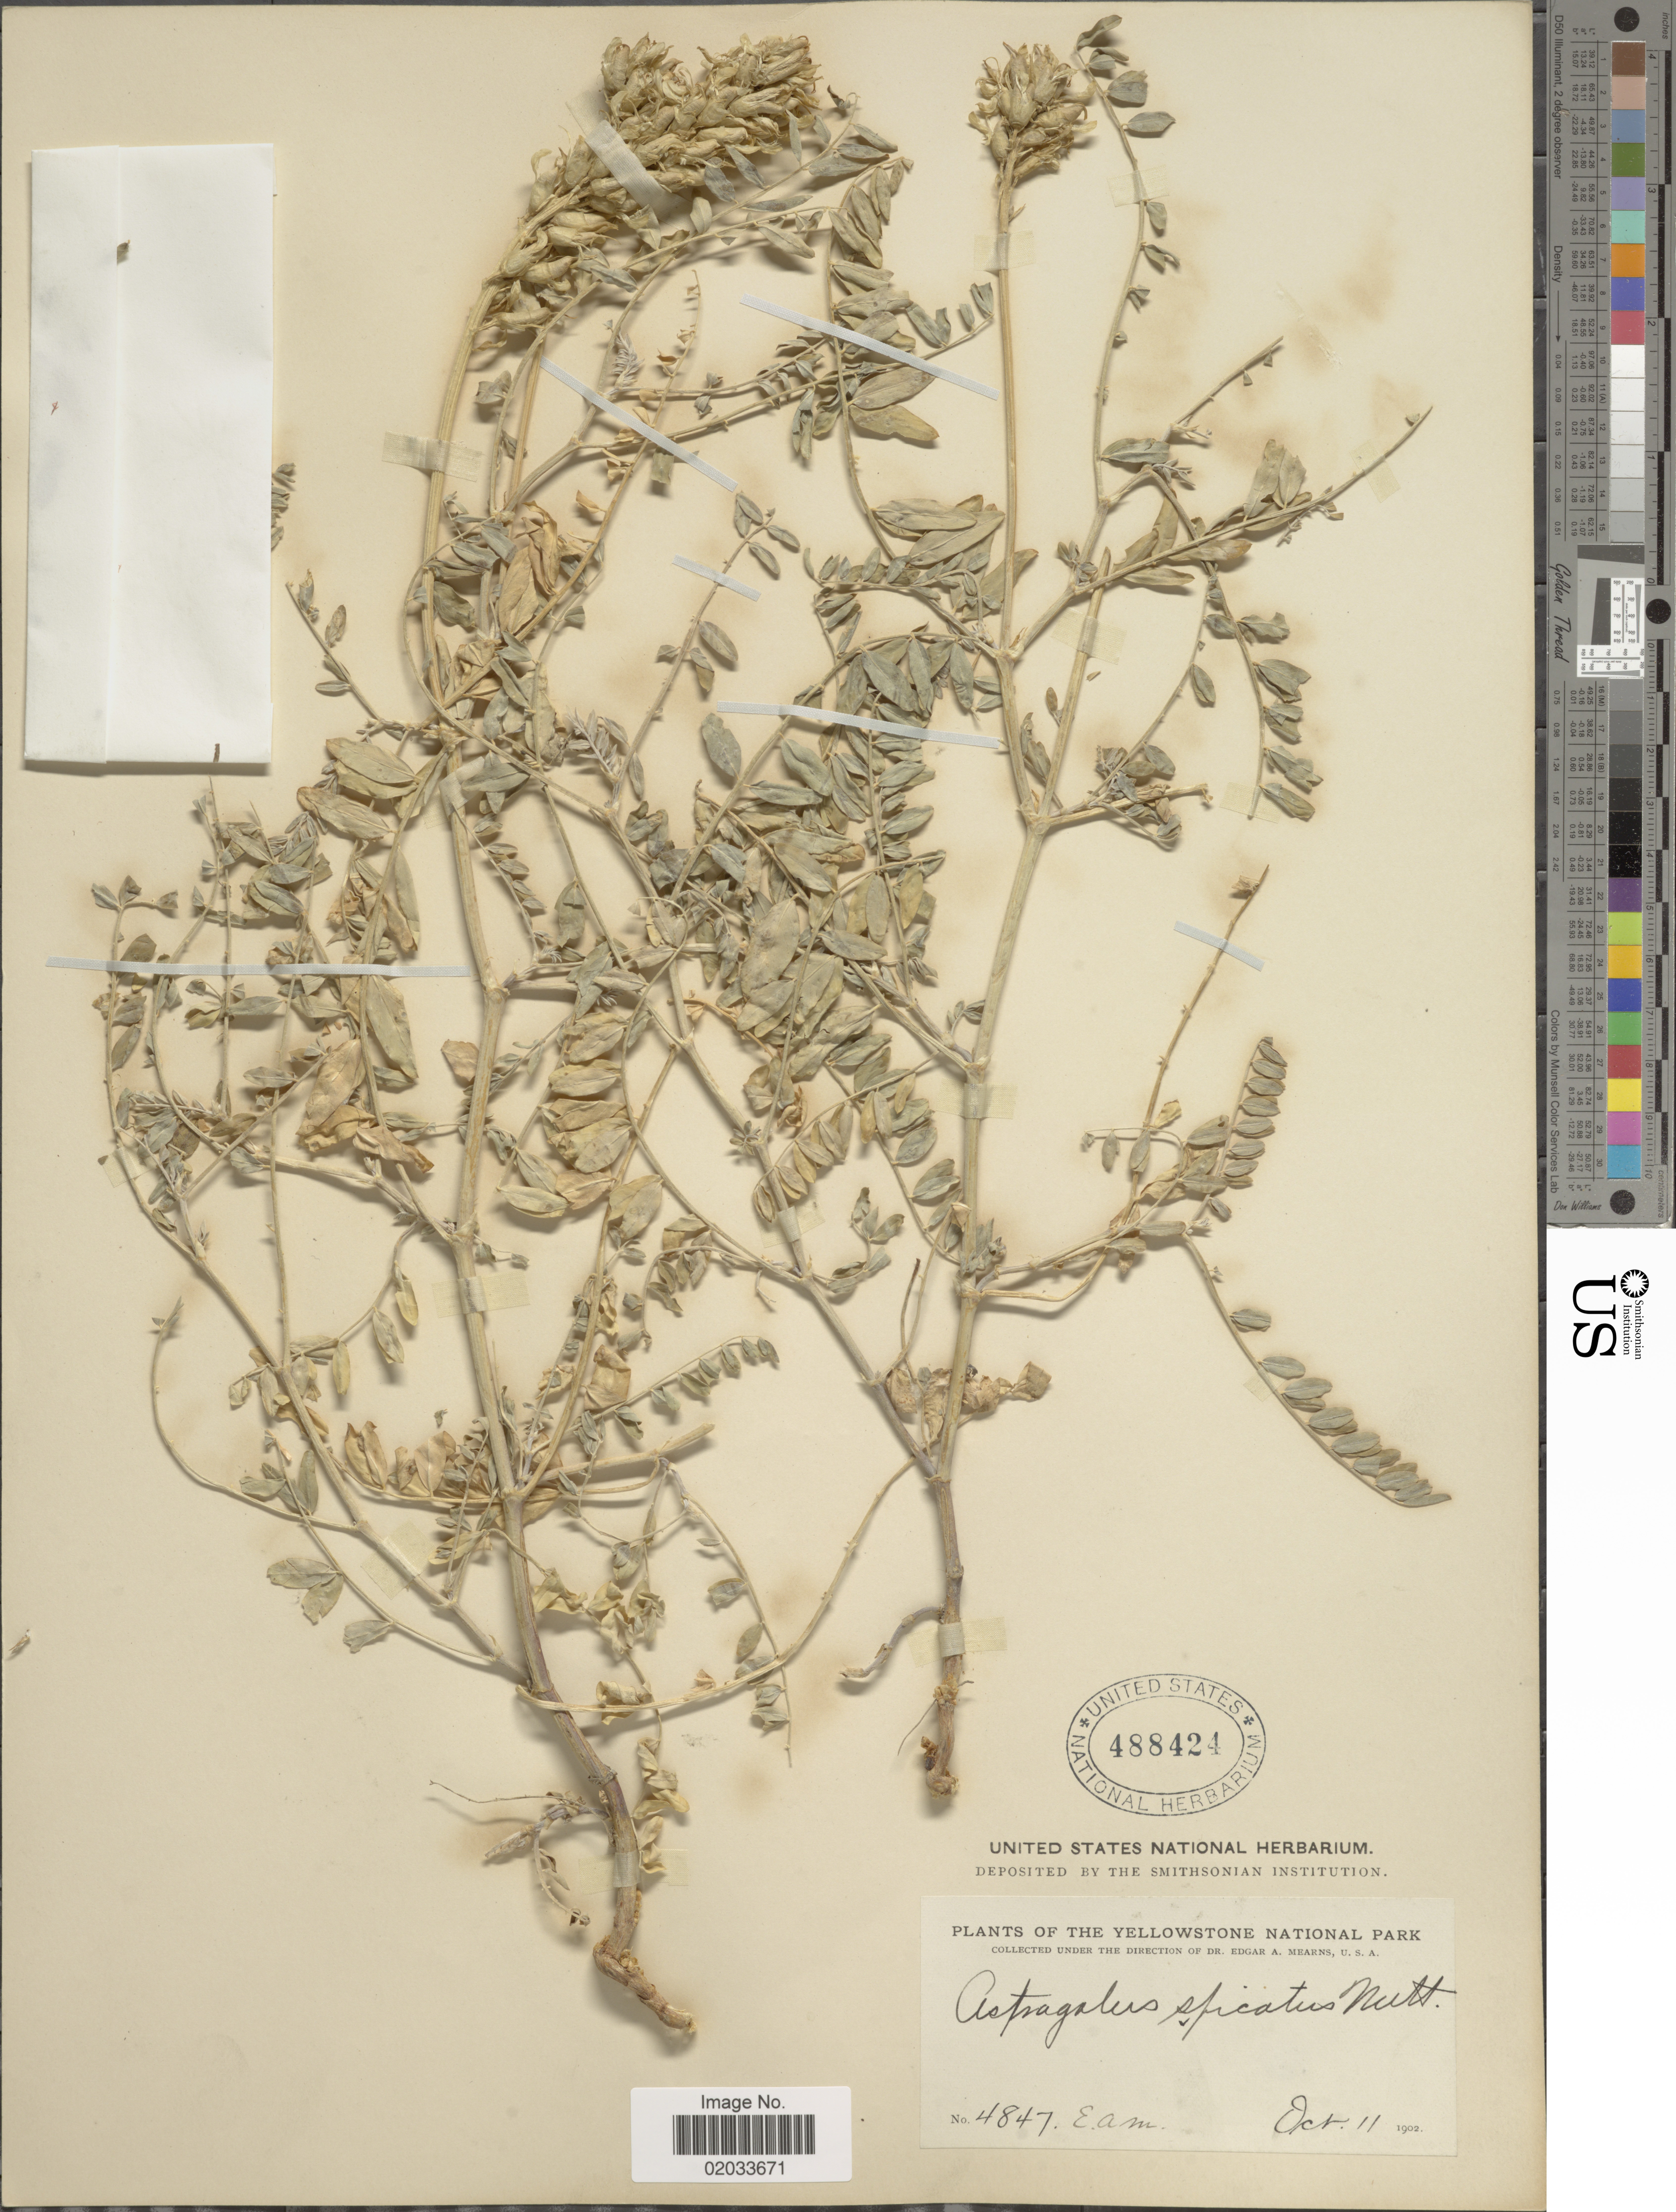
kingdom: Plantae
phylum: Tracheophyta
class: Magnoliopsida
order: Fabales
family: Fabaceae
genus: Astragalus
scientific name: Astragalus pachystachys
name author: Bunge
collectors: E. A. Mearns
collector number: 4847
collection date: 1902-10-11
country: United States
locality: The Yellowstone National Park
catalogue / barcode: US 488424